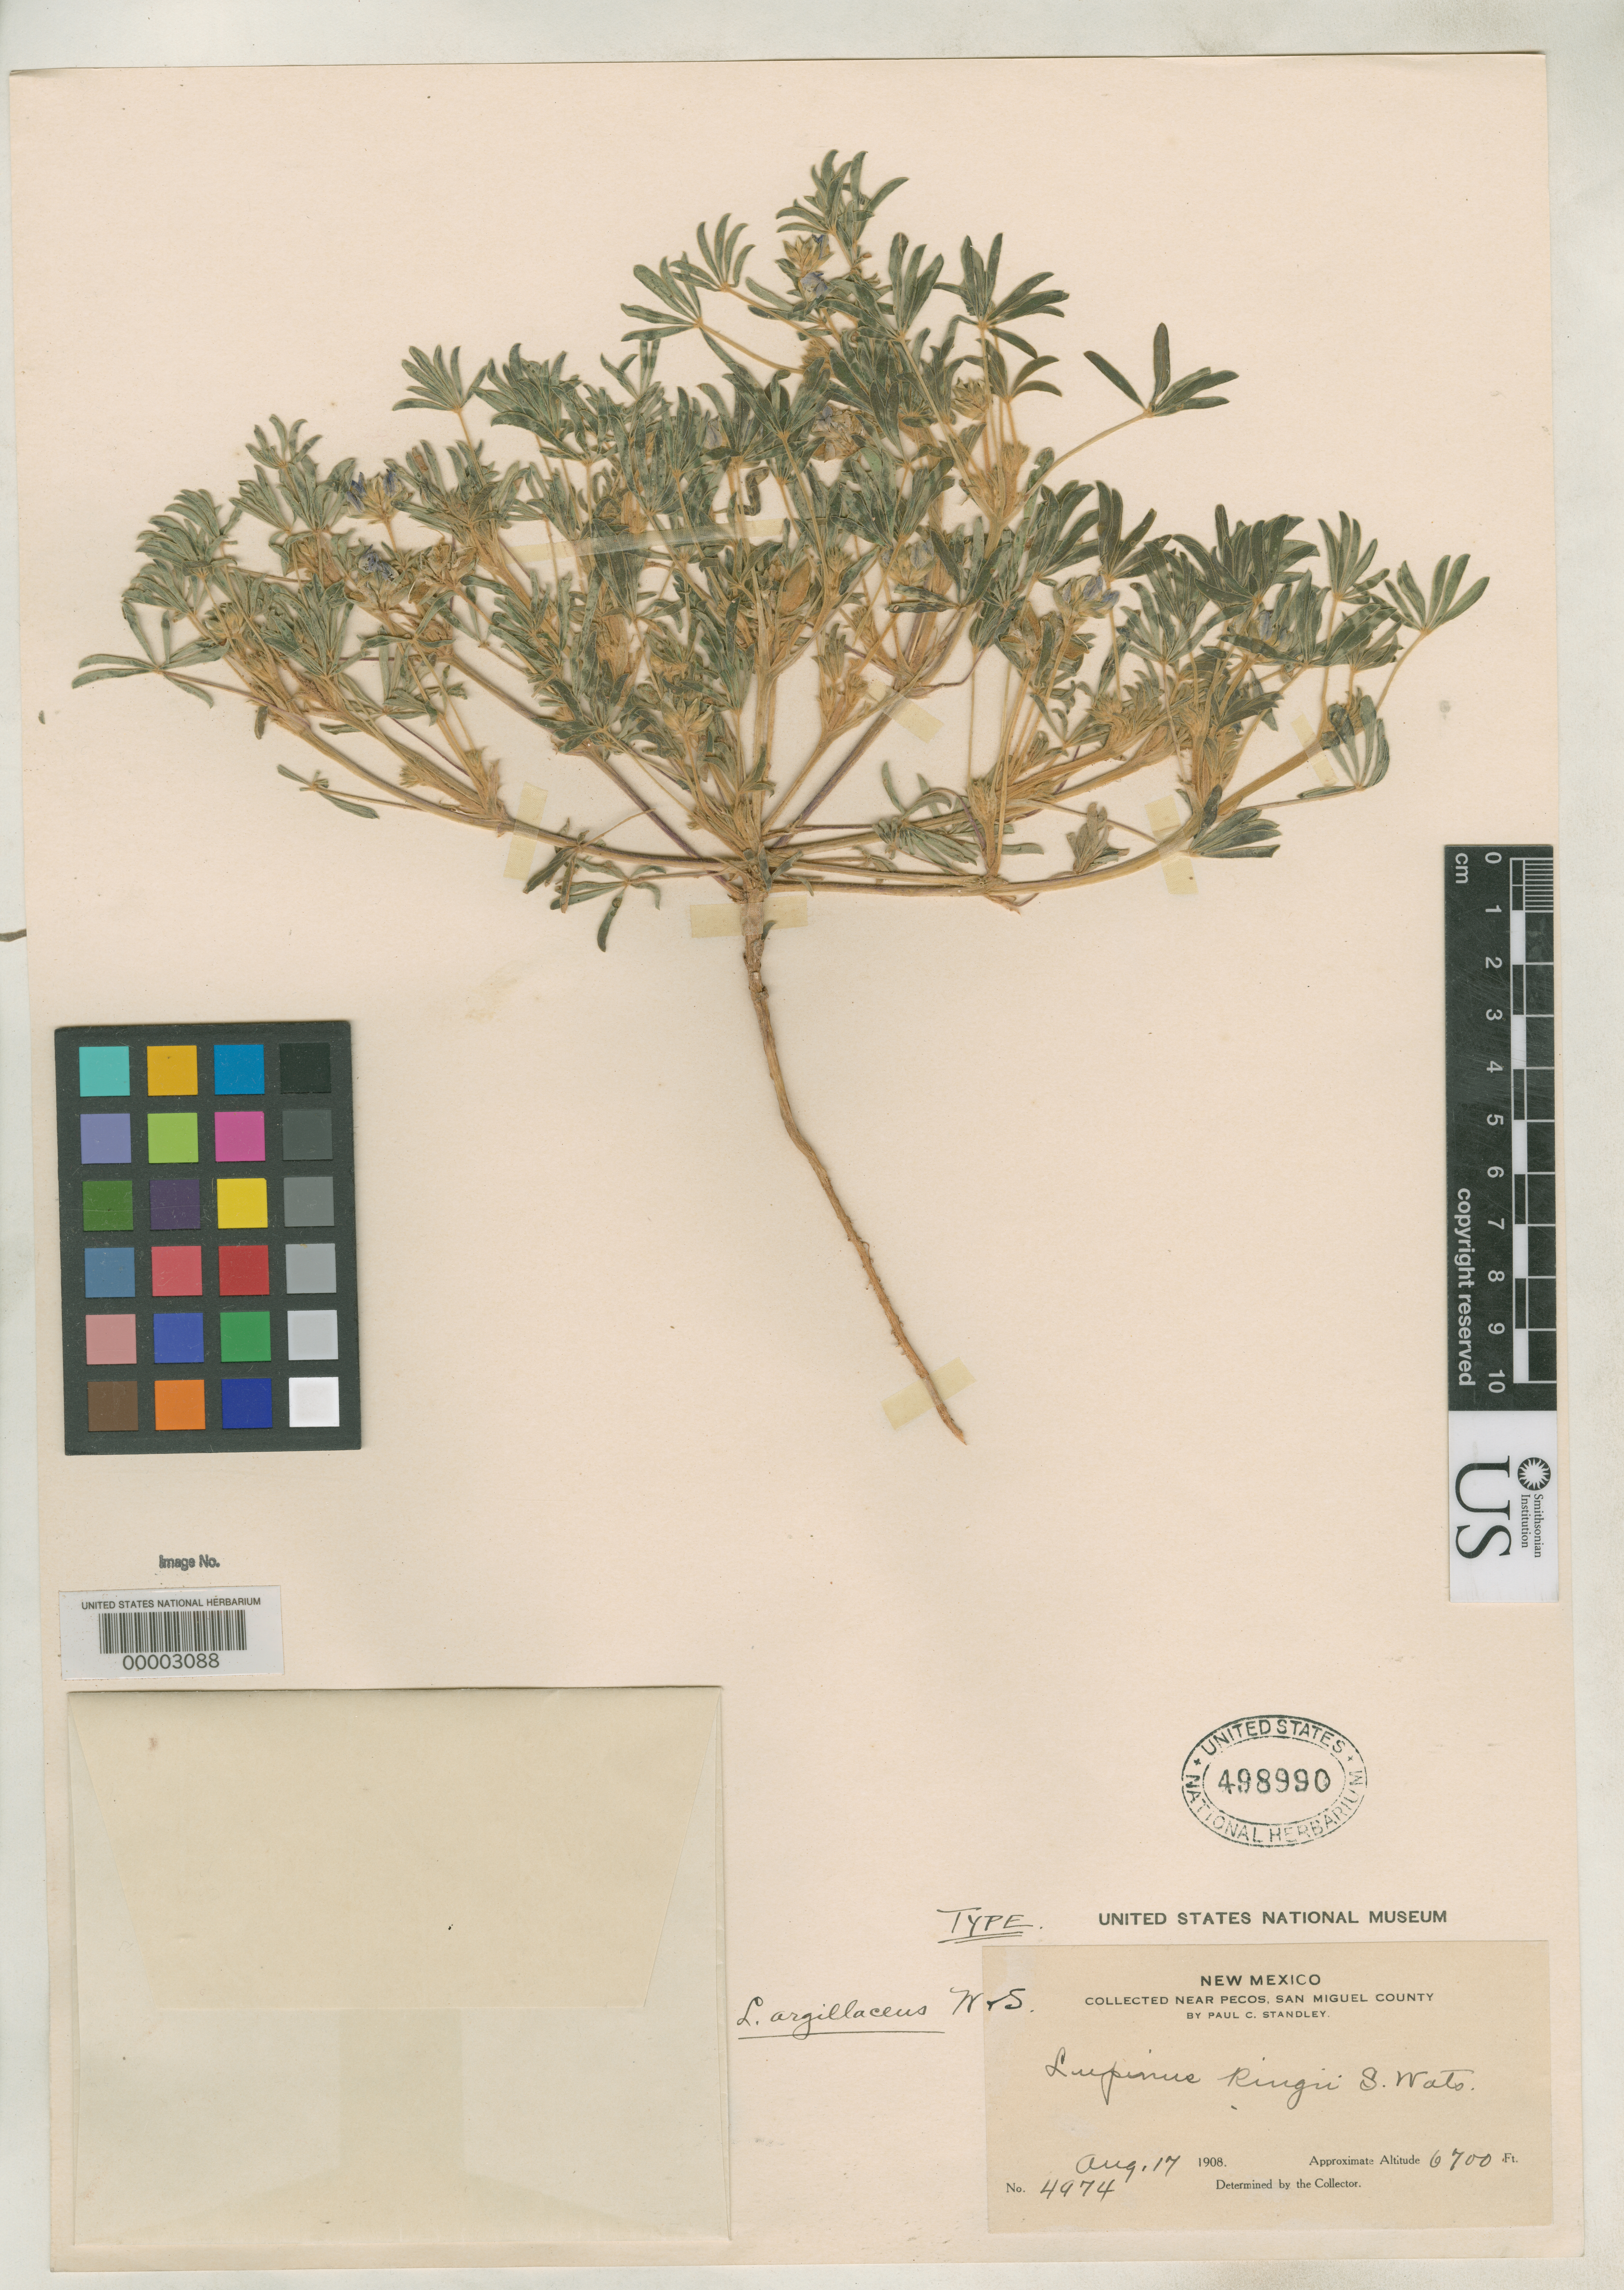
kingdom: Plantae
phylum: Tracheophyta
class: Magnoliopsida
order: Fabales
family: Fabaceae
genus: Lupinus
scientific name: Lupinus argillaceus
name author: Wooton & Standl.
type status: Holotype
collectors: P. C. Standley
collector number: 4974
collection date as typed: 17 Aug 1908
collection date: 1908-08-17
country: United States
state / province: New Mexico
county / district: San Miguel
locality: Near Pecos.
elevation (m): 2010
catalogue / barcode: US 498990